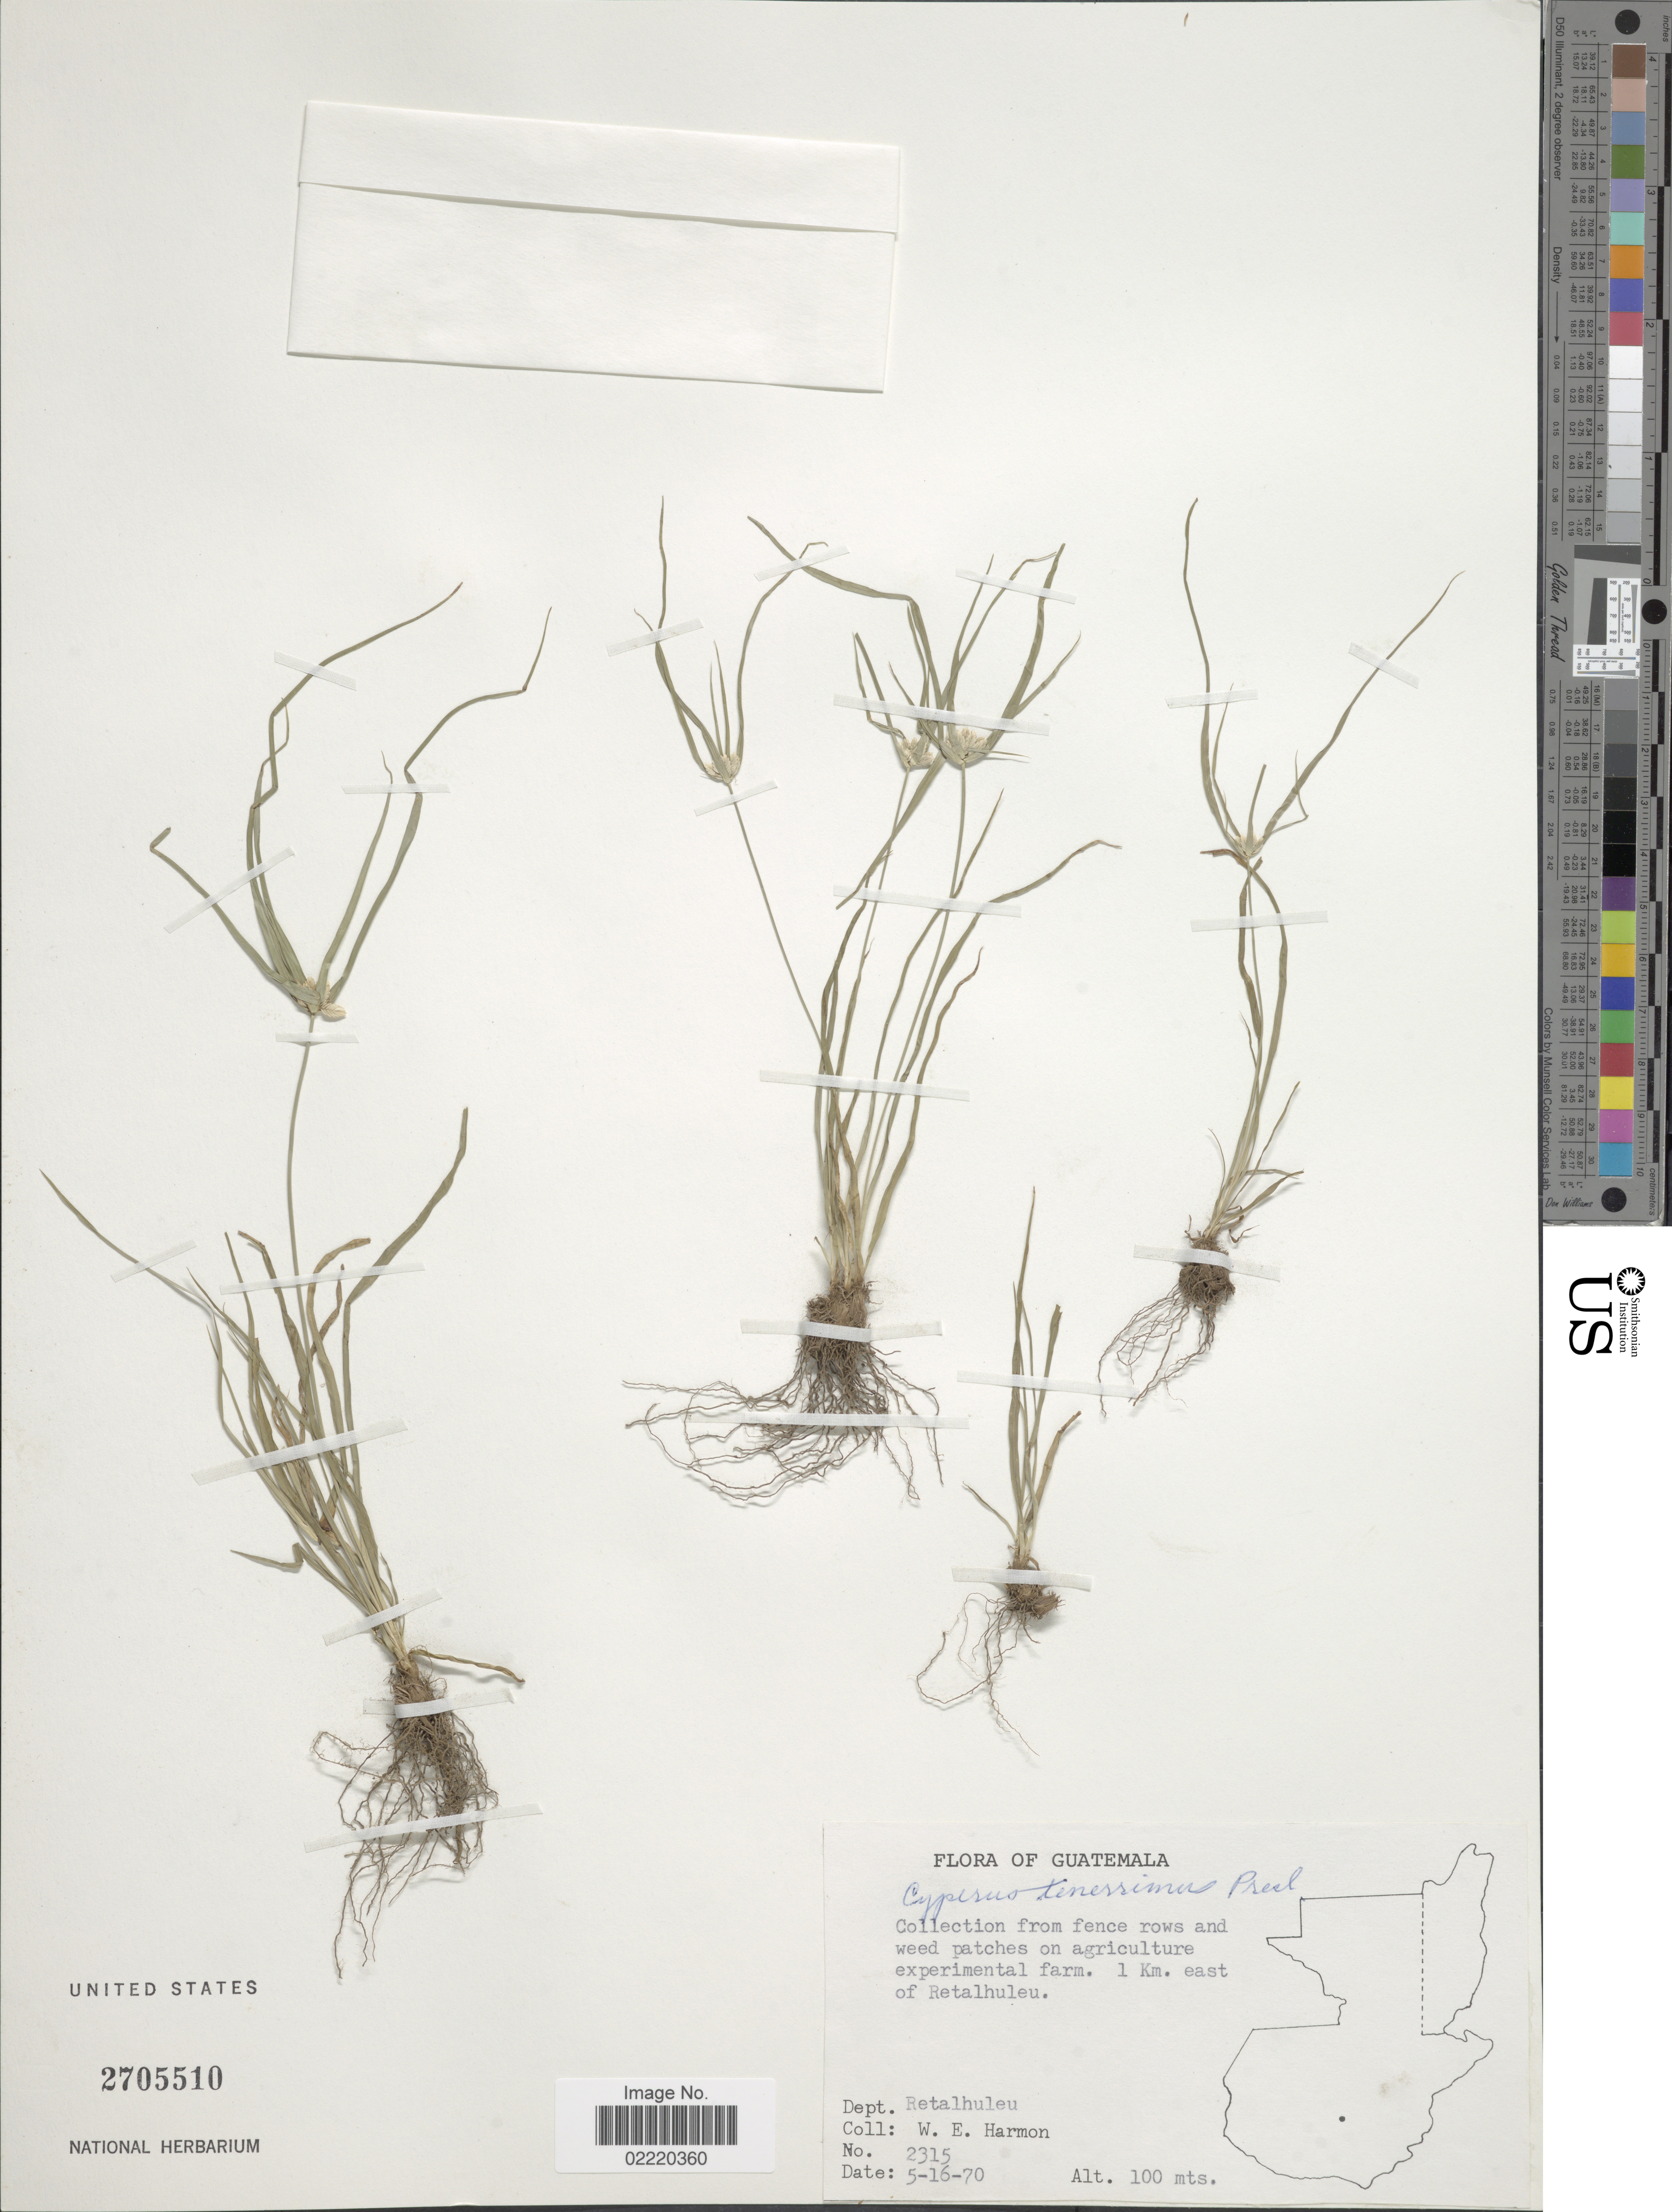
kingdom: Plantae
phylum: Tracheophyta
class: Liliopsida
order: Poales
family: Cyperaceae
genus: Cyperus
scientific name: Cyperus tenerrimus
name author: J. Presl & C. Presl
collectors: W. E. Harmon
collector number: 2315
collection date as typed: Transcribed d/m/y: 16/5/70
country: Guatemala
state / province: Retalhuleu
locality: From fence rows and weed patches on agriculture experimental farm, 1 Km. east of Retalhuleu.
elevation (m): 100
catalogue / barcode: US 2705510